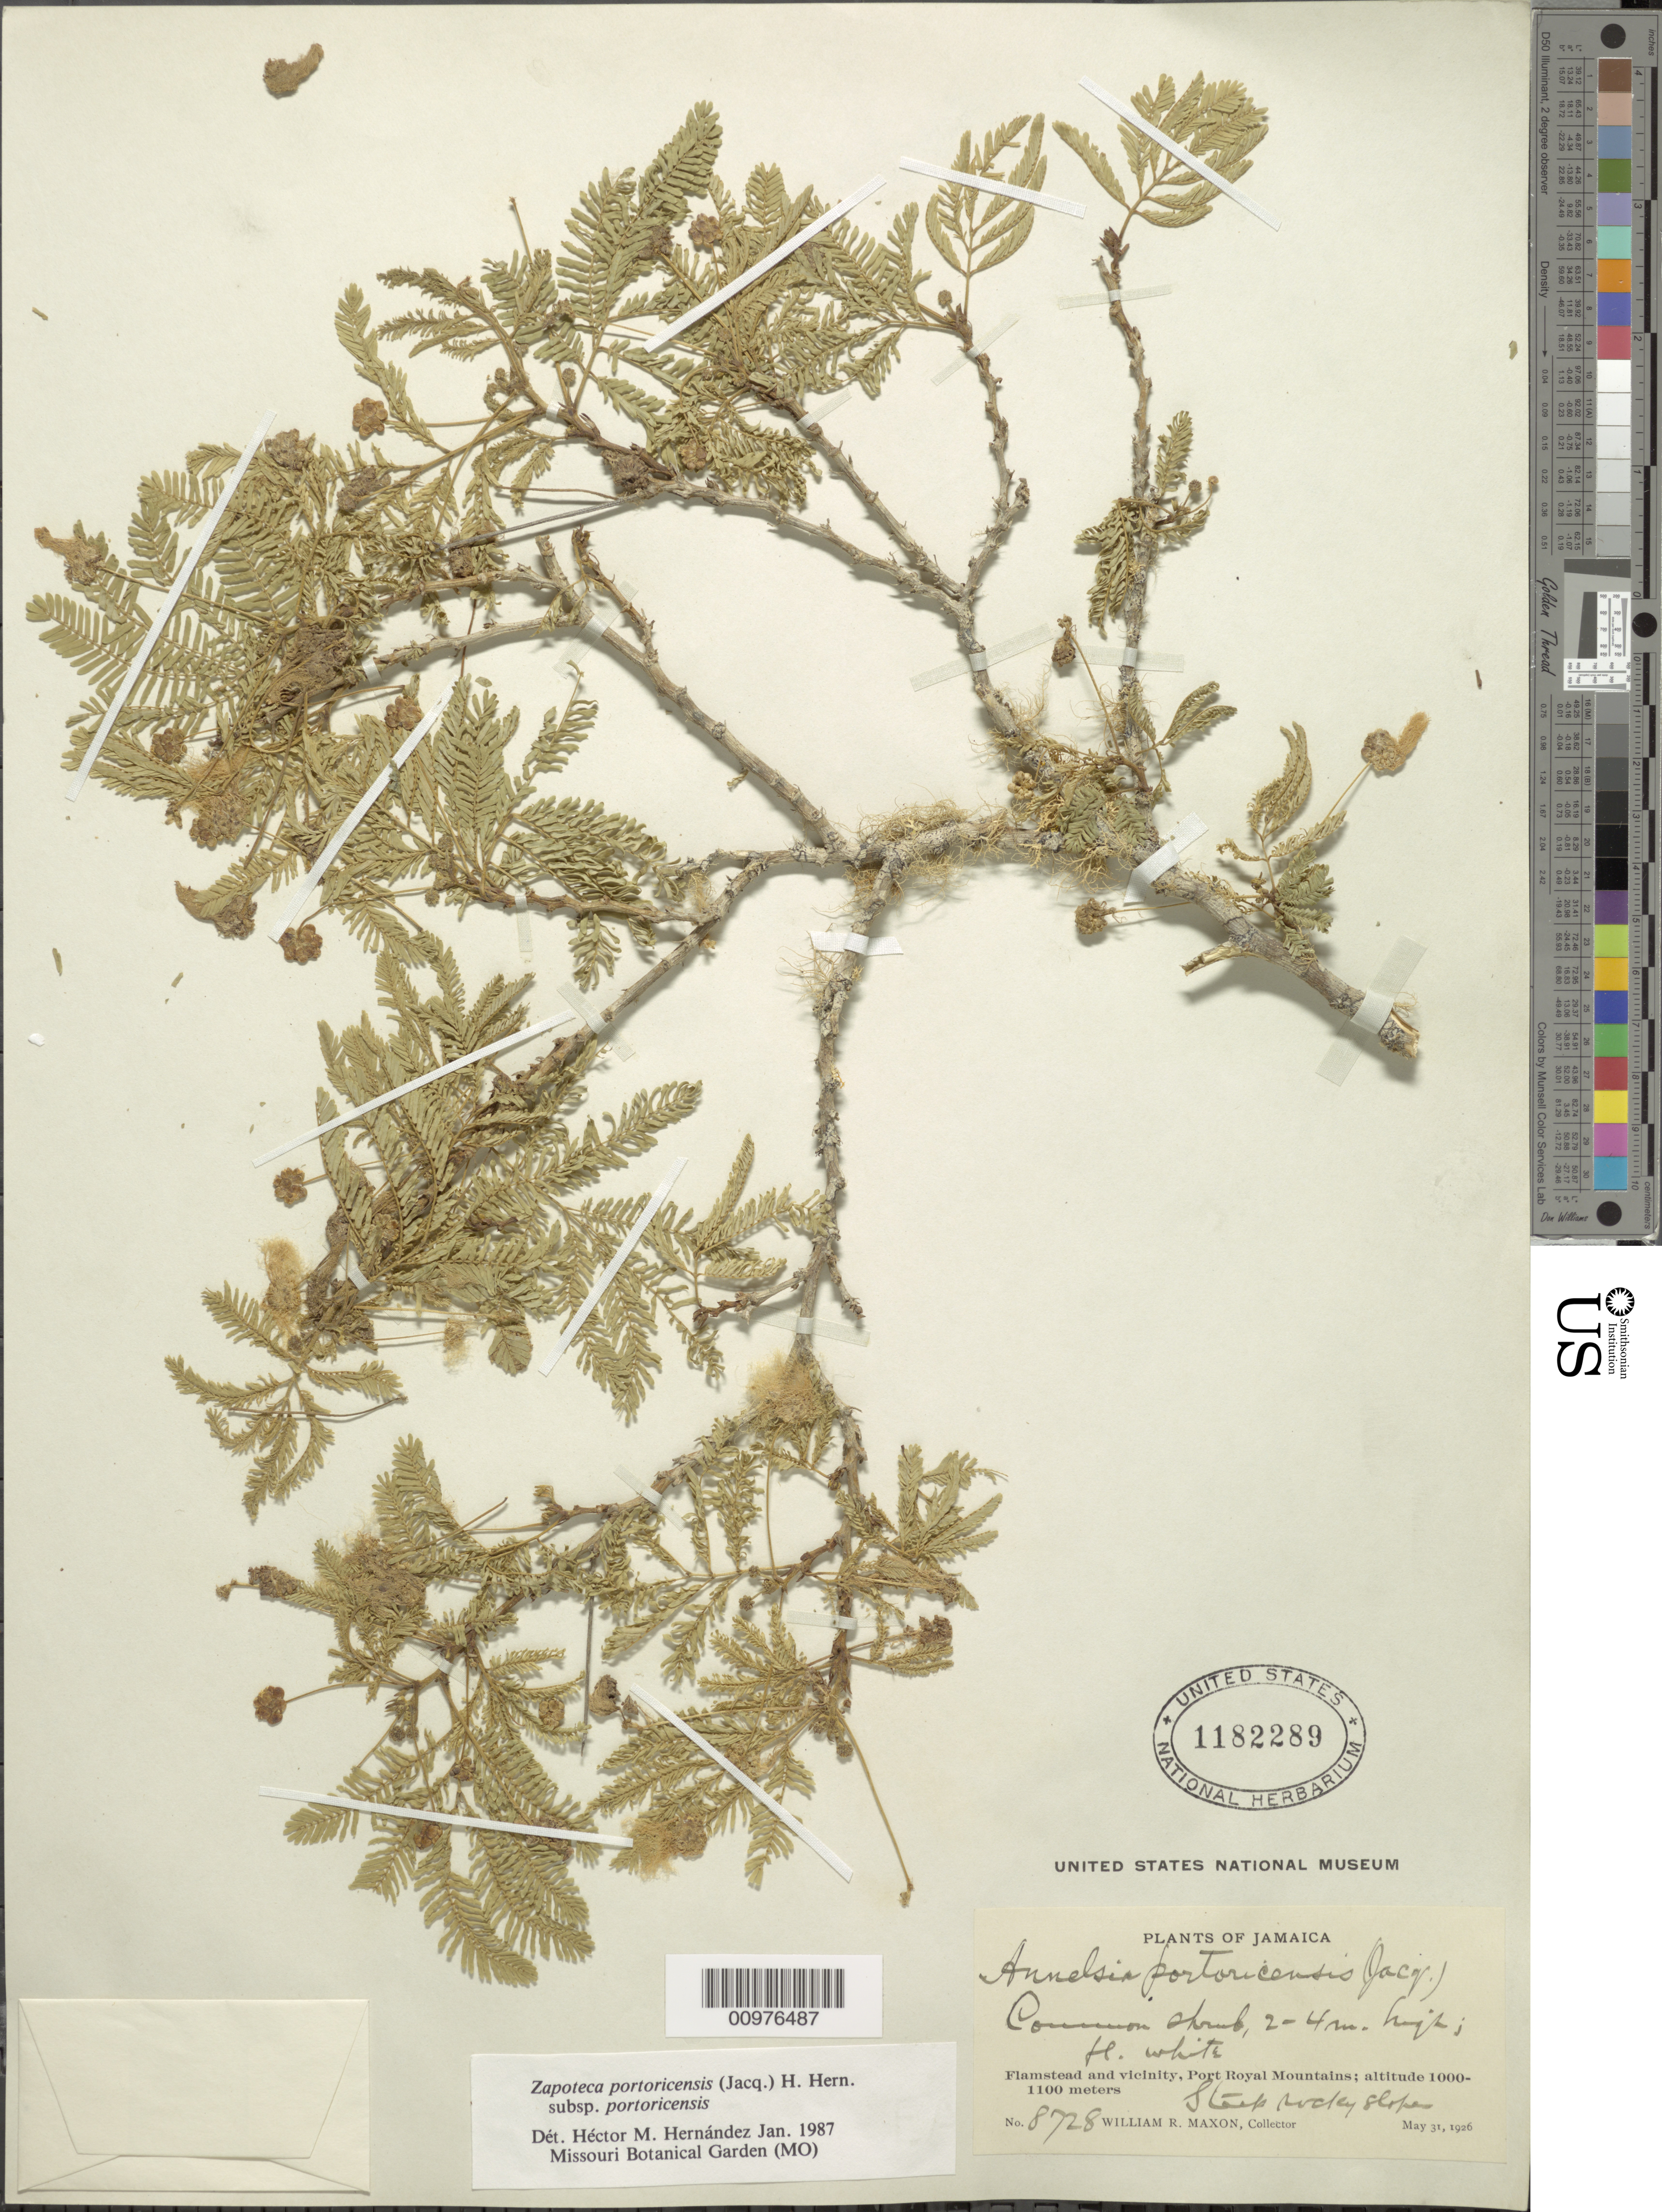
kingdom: Plantae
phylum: Tracheophyta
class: Magnoliopsida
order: Fabales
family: Fabaceae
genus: Zapoteca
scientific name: Zapoteca portoricensis subsp. portoricensis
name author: (Jacq.) H.M. Hern.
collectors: W. R. Maxon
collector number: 8728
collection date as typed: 31 May 1926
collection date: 1926-05-31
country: Jamaica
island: Jamaica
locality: Flamstead and vicinity, Port Royal Mountains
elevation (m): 1000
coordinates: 0 N, 0 E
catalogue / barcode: US 1182289